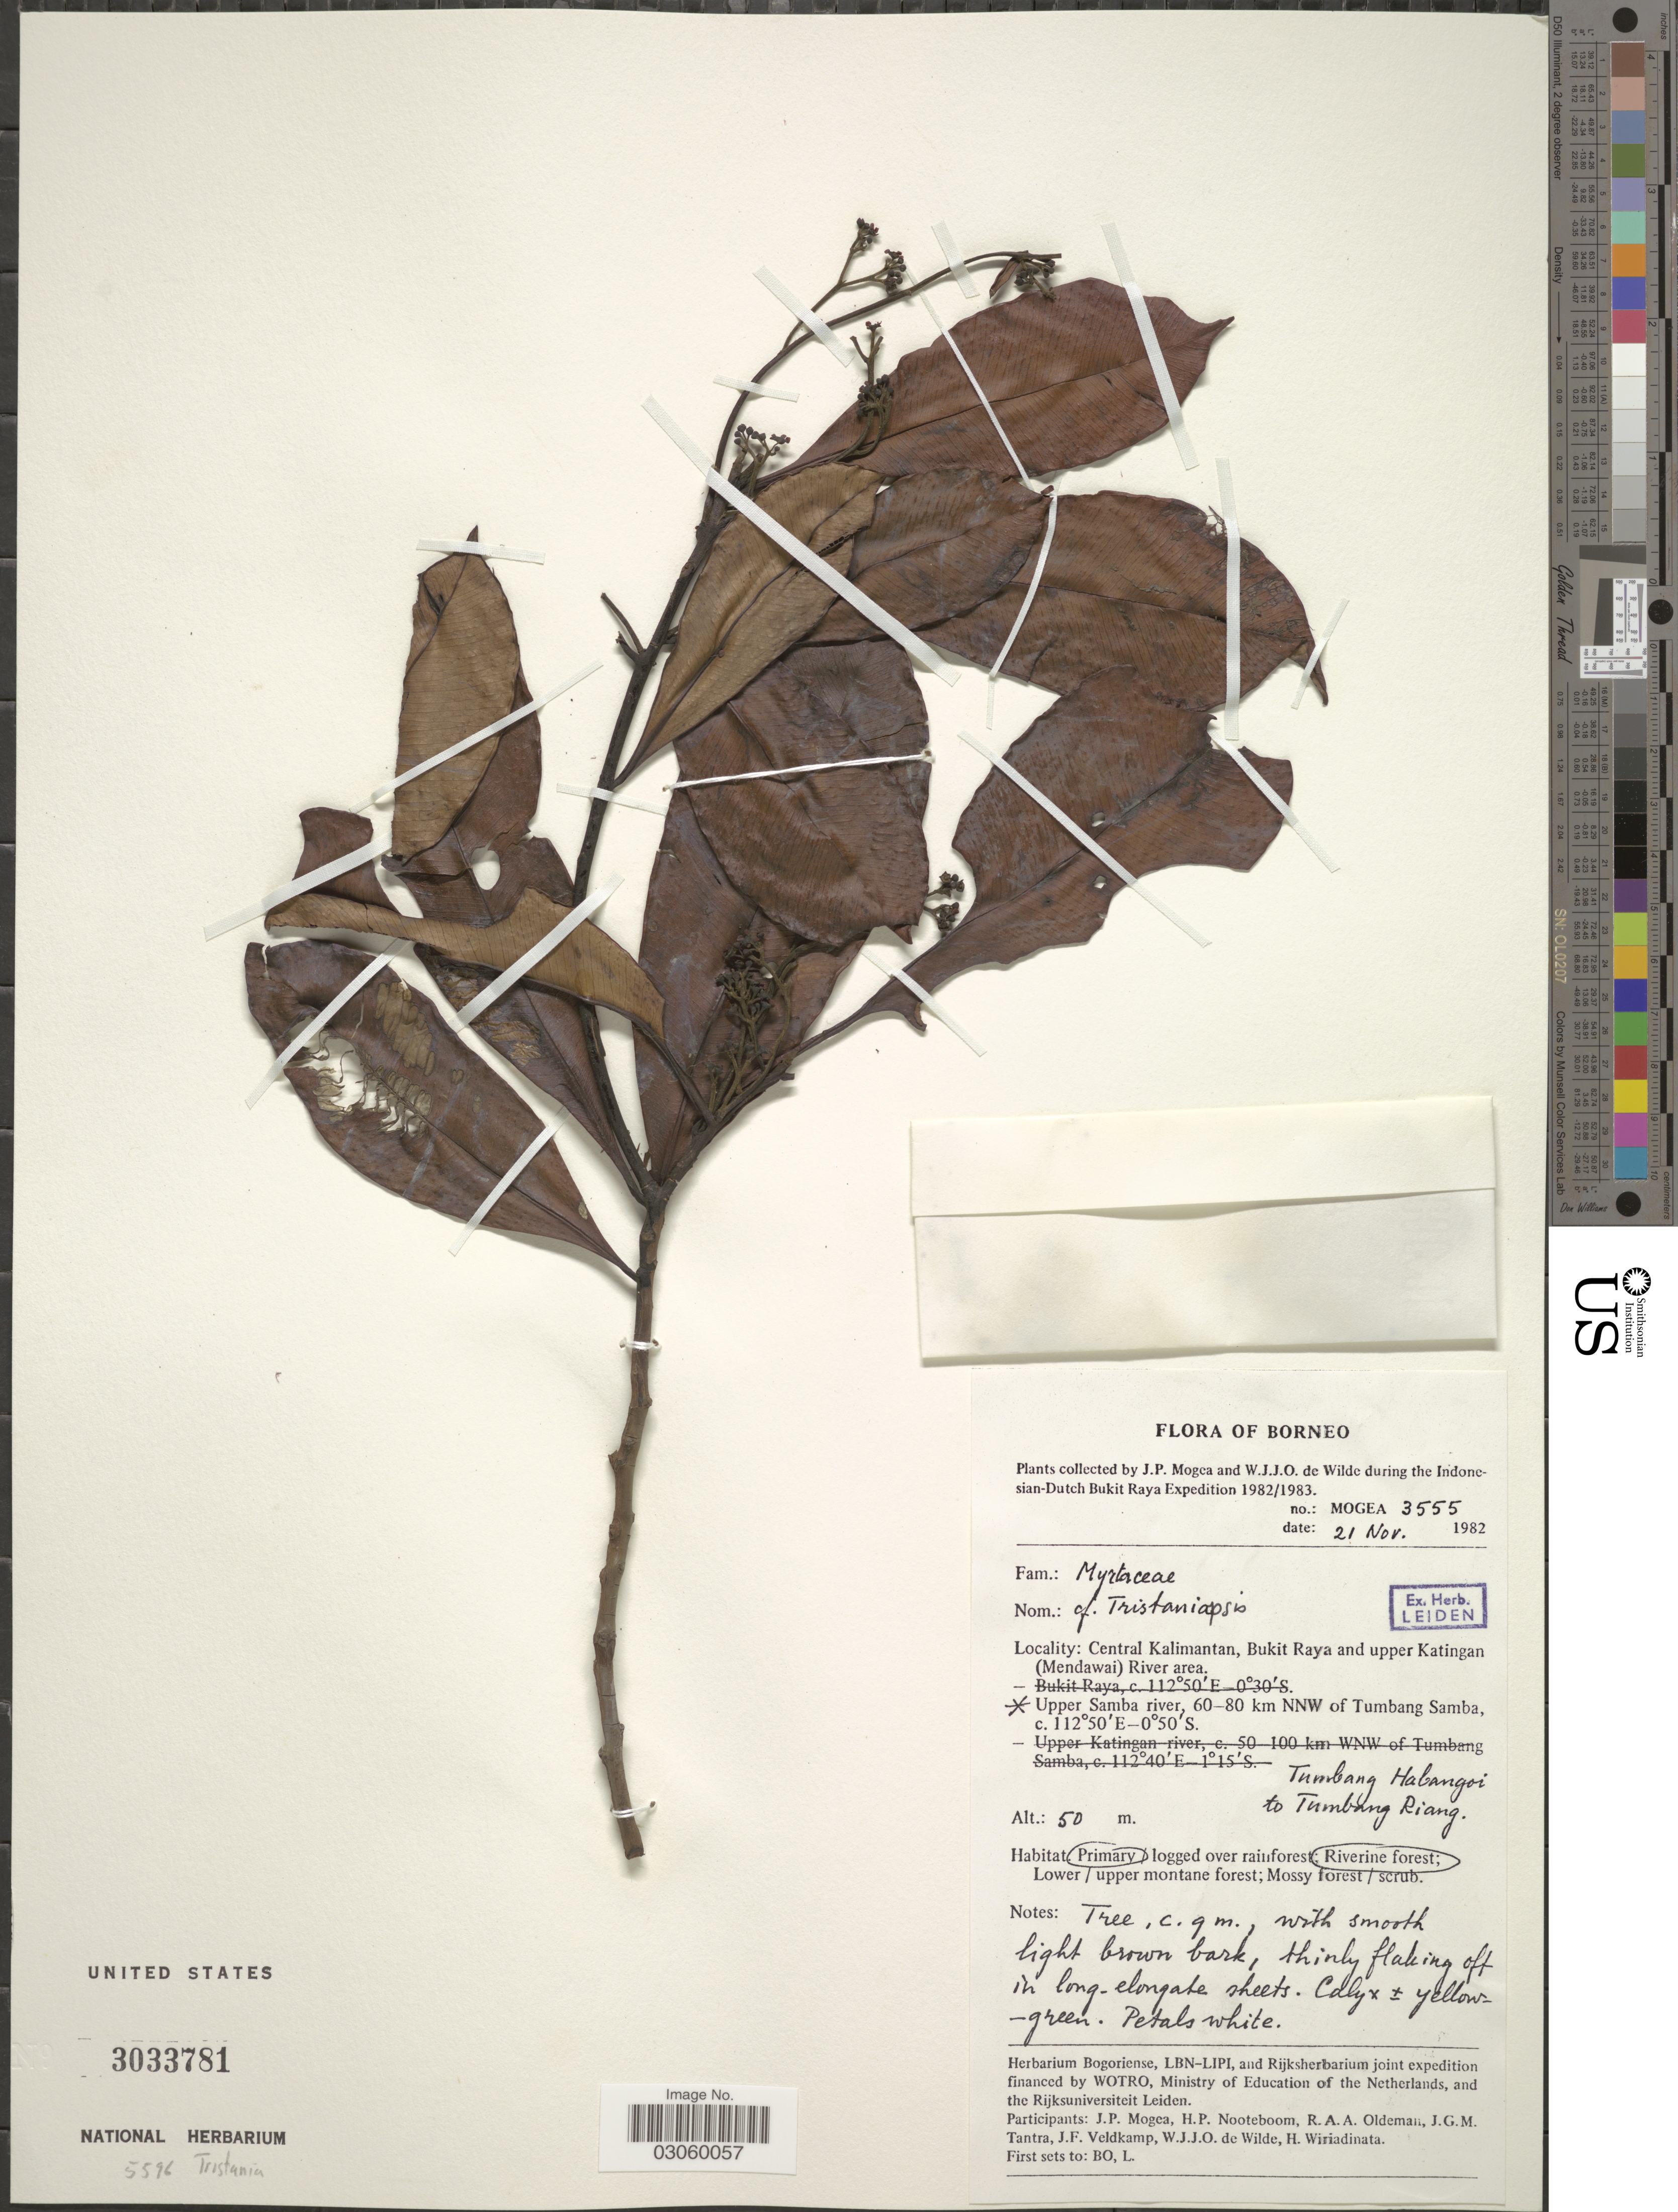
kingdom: Plantae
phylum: Tracheophyta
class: Magnoliopsida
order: Myrtales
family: Myrtaceae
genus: Tristaniopsis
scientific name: Tristaniopsis sp.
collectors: J. Mogea & W. J. de Wilde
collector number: MOGEA3555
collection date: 1982-11-21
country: Indonesia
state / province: Kalimantan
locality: Borneo, Central Kalimantan, Bukit Raya and upper Katingan (Mendawai) River area. Upper Samba river, 60-80 km NNW of Tumbang Samba. Tumbang Habangoi to Tumbang Riang.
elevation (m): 50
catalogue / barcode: US 3033781